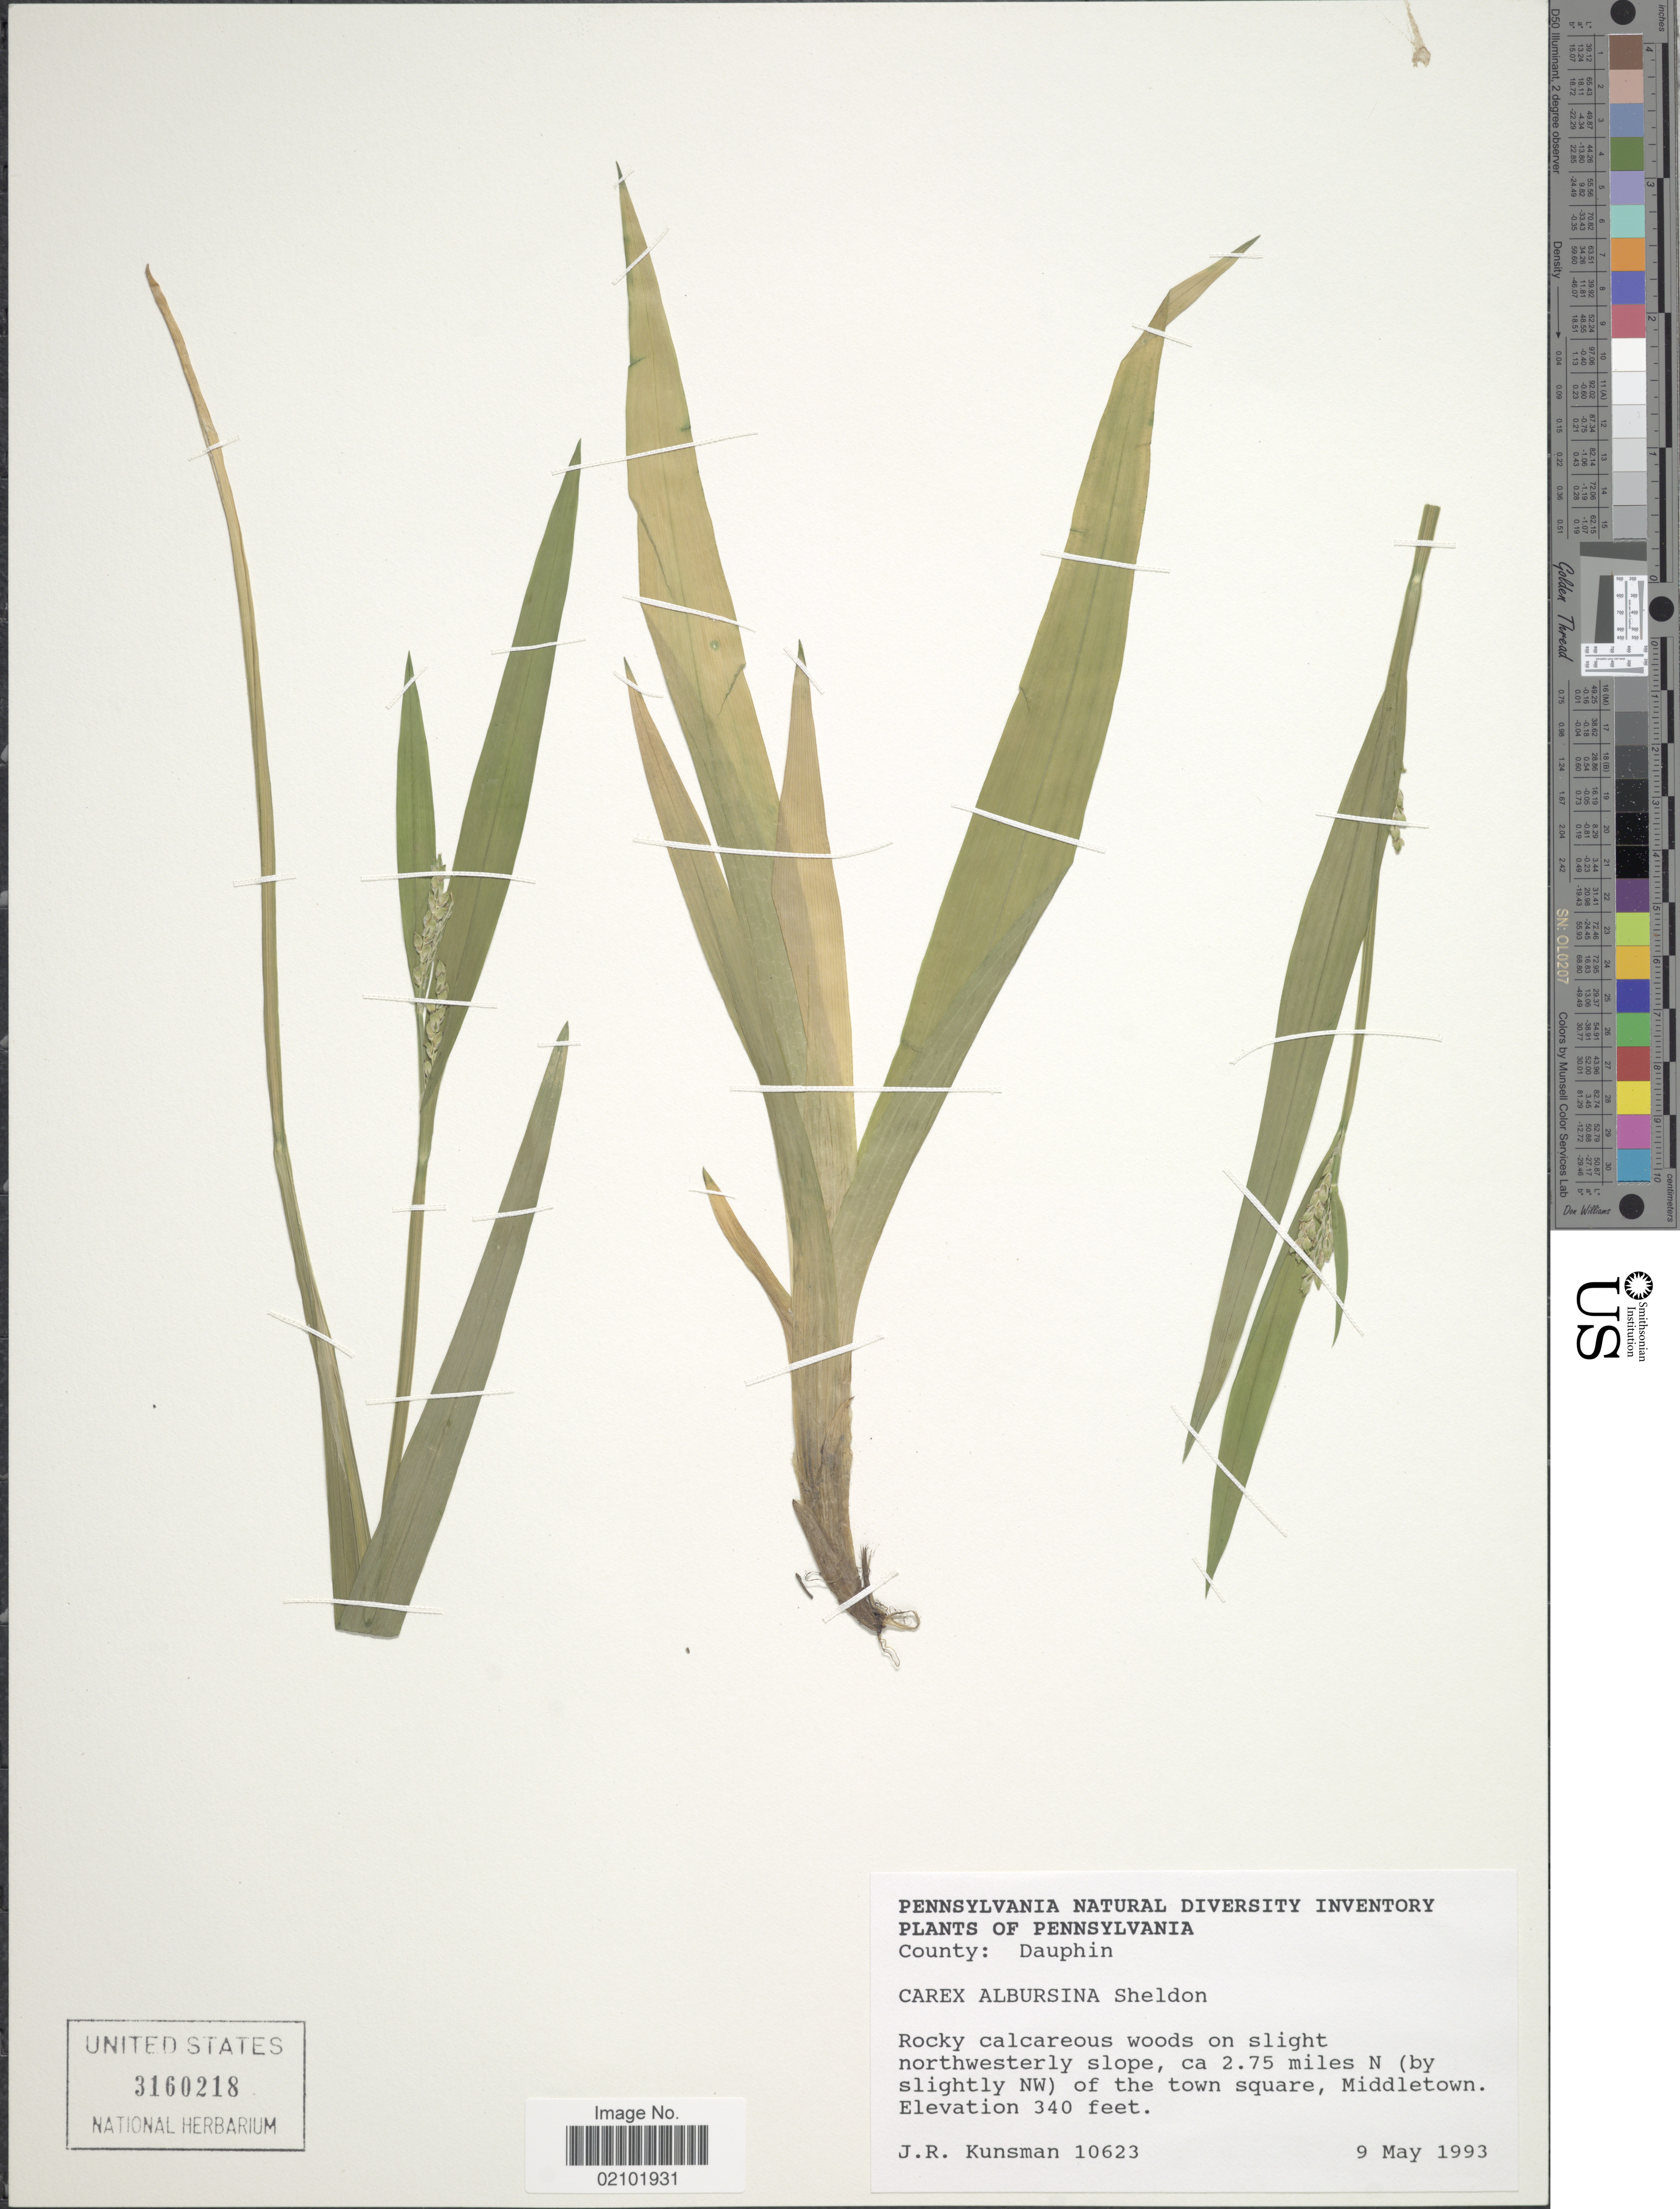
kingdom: Plantae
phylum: Tracheophyta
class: Liliopsida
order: Poales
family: Cyperaceae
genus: Carex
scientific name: Carex albursina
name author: E. Sheld.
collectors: J. Kunsman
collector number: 10623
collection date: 1993-05-09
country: United States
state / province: Pennsylvania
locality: County: Dauphin. ca. 2.75 miles N (by slightly NW) of the town square, Middletown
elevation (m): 104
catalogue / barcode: US 3160218